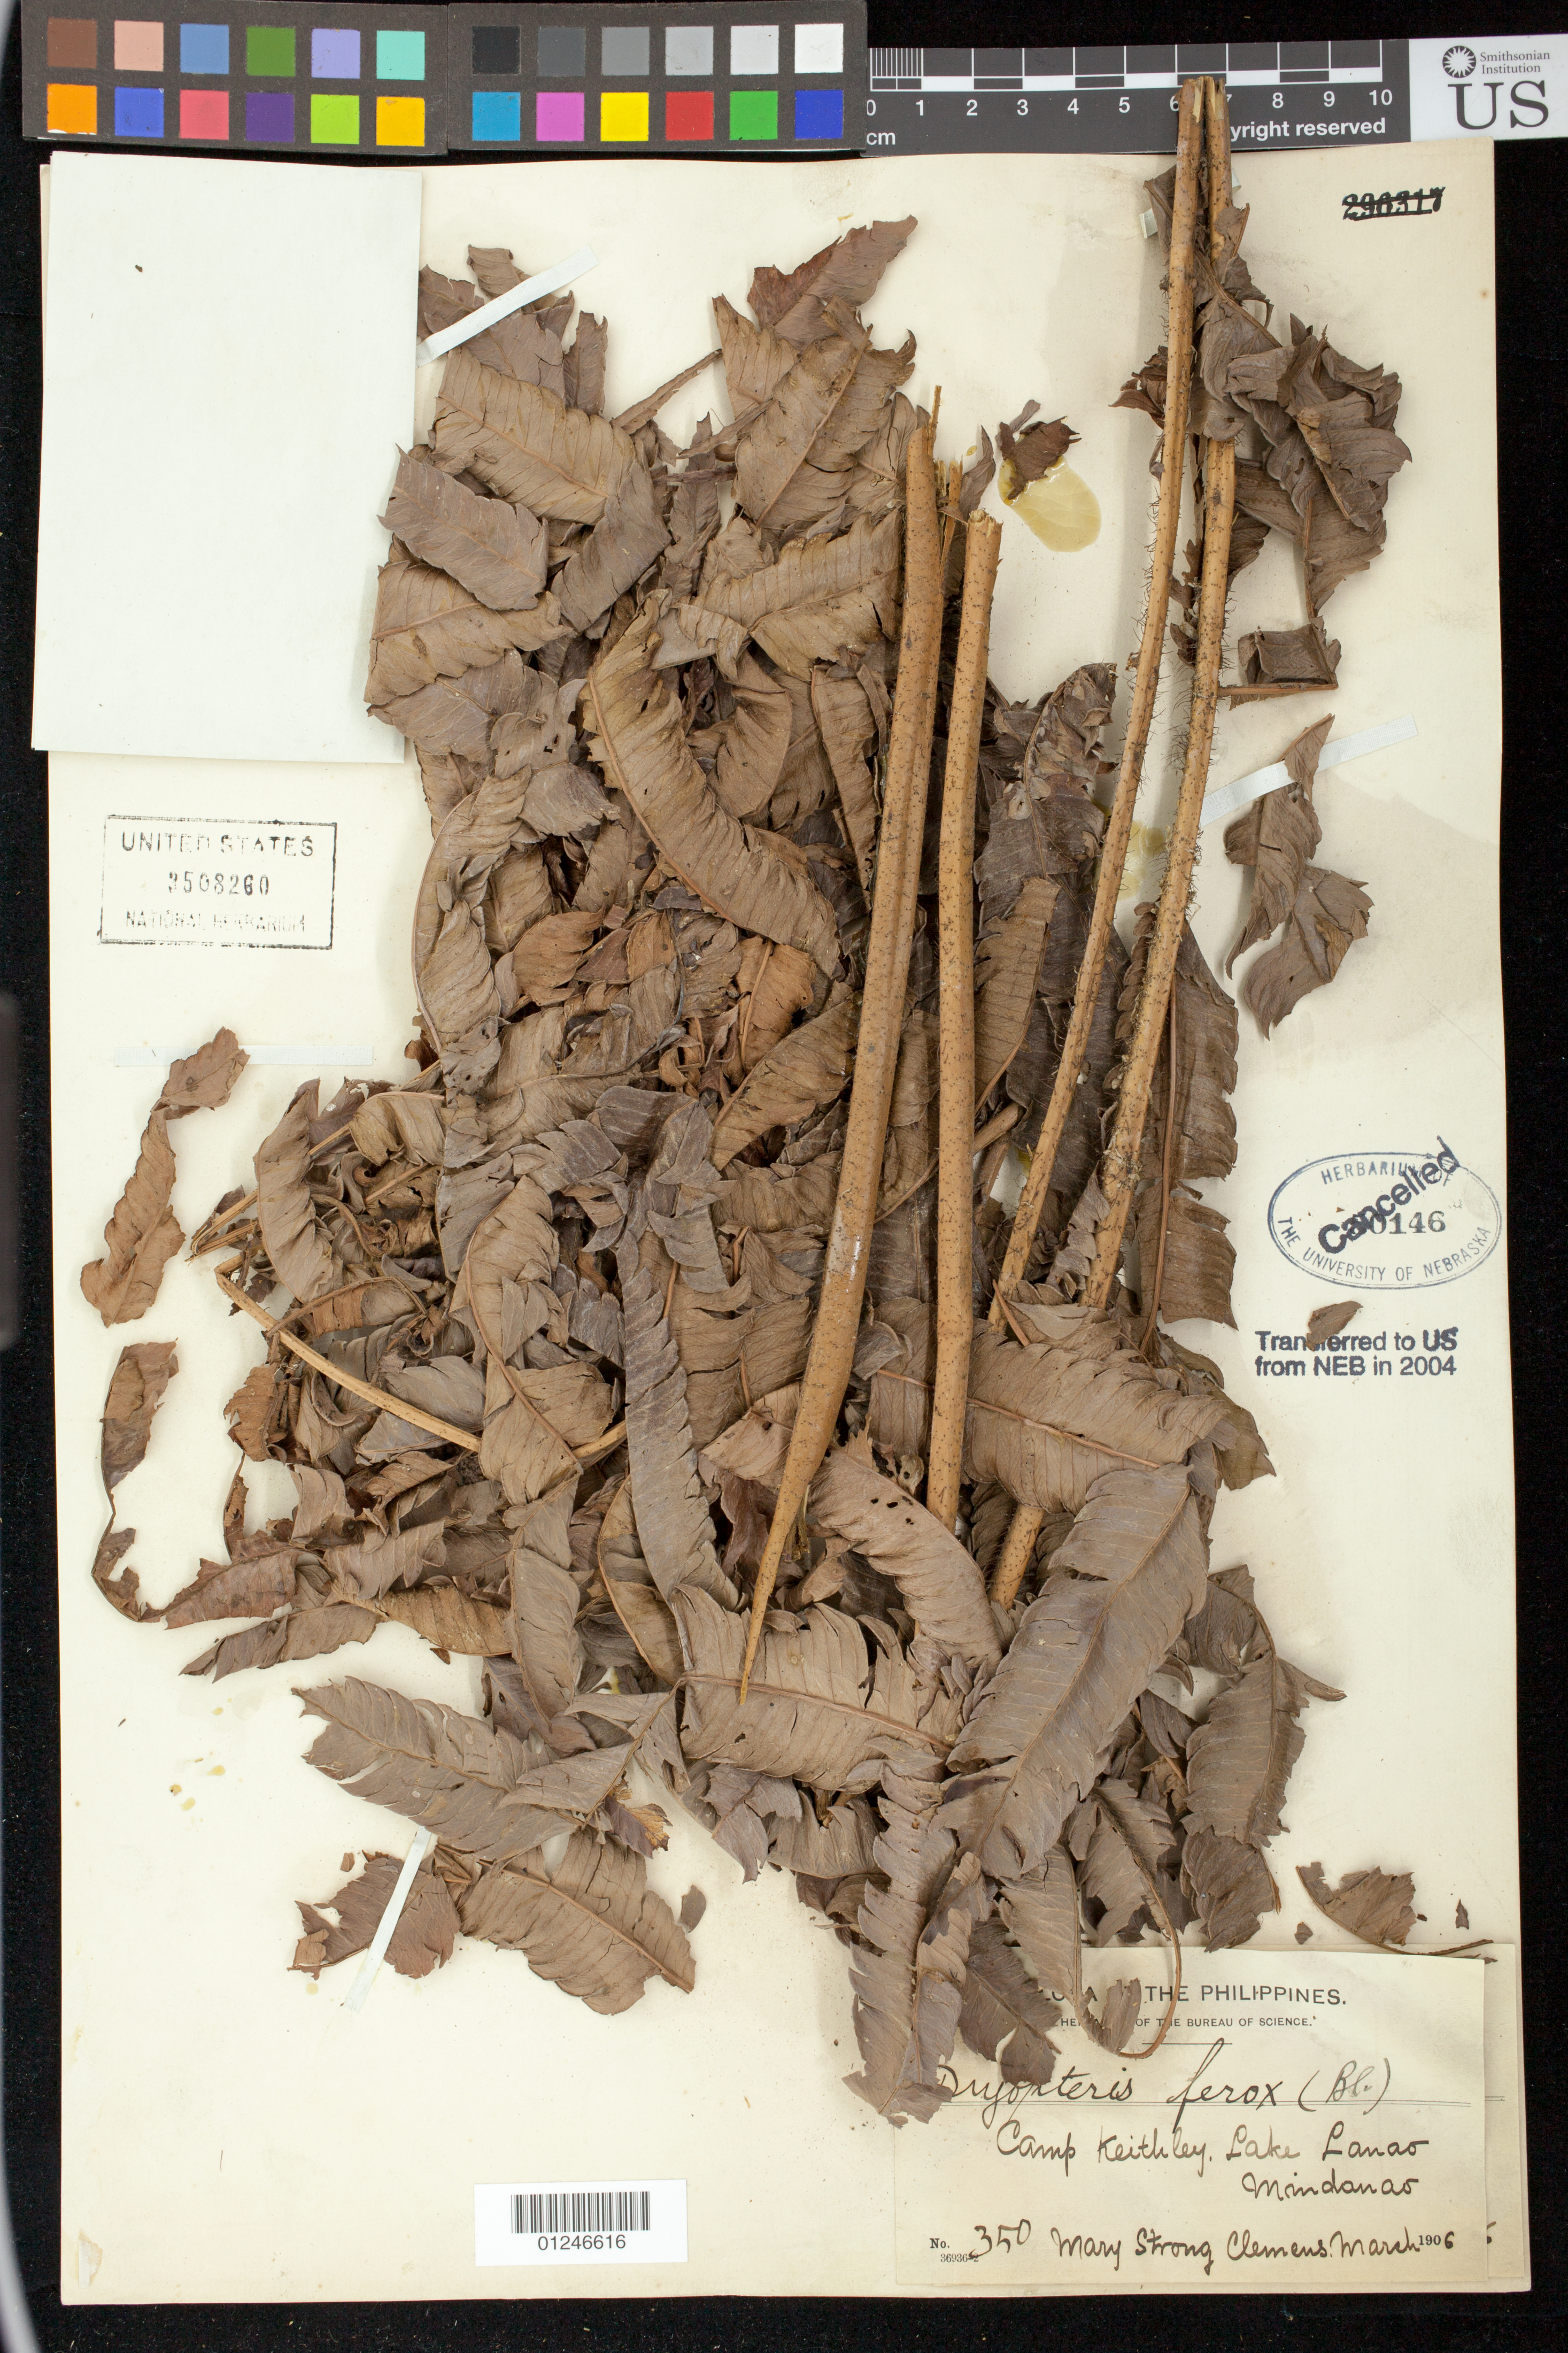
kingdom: Plantae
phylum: Tracheophyta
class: Polypodiopsida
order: Polypodiales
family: Thelypteridaceae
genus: Chingia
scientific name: Chingia ferox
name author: (Blume) Holttum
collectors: M. S. Clemens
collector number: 350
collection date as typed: Mar 1906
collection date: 1906-03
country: Philippines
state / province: Muslim Mindanao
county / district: Lanao del Sur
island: Mindanao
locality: Camp Keithley, Lake Lanao.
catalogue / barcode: US 3508260